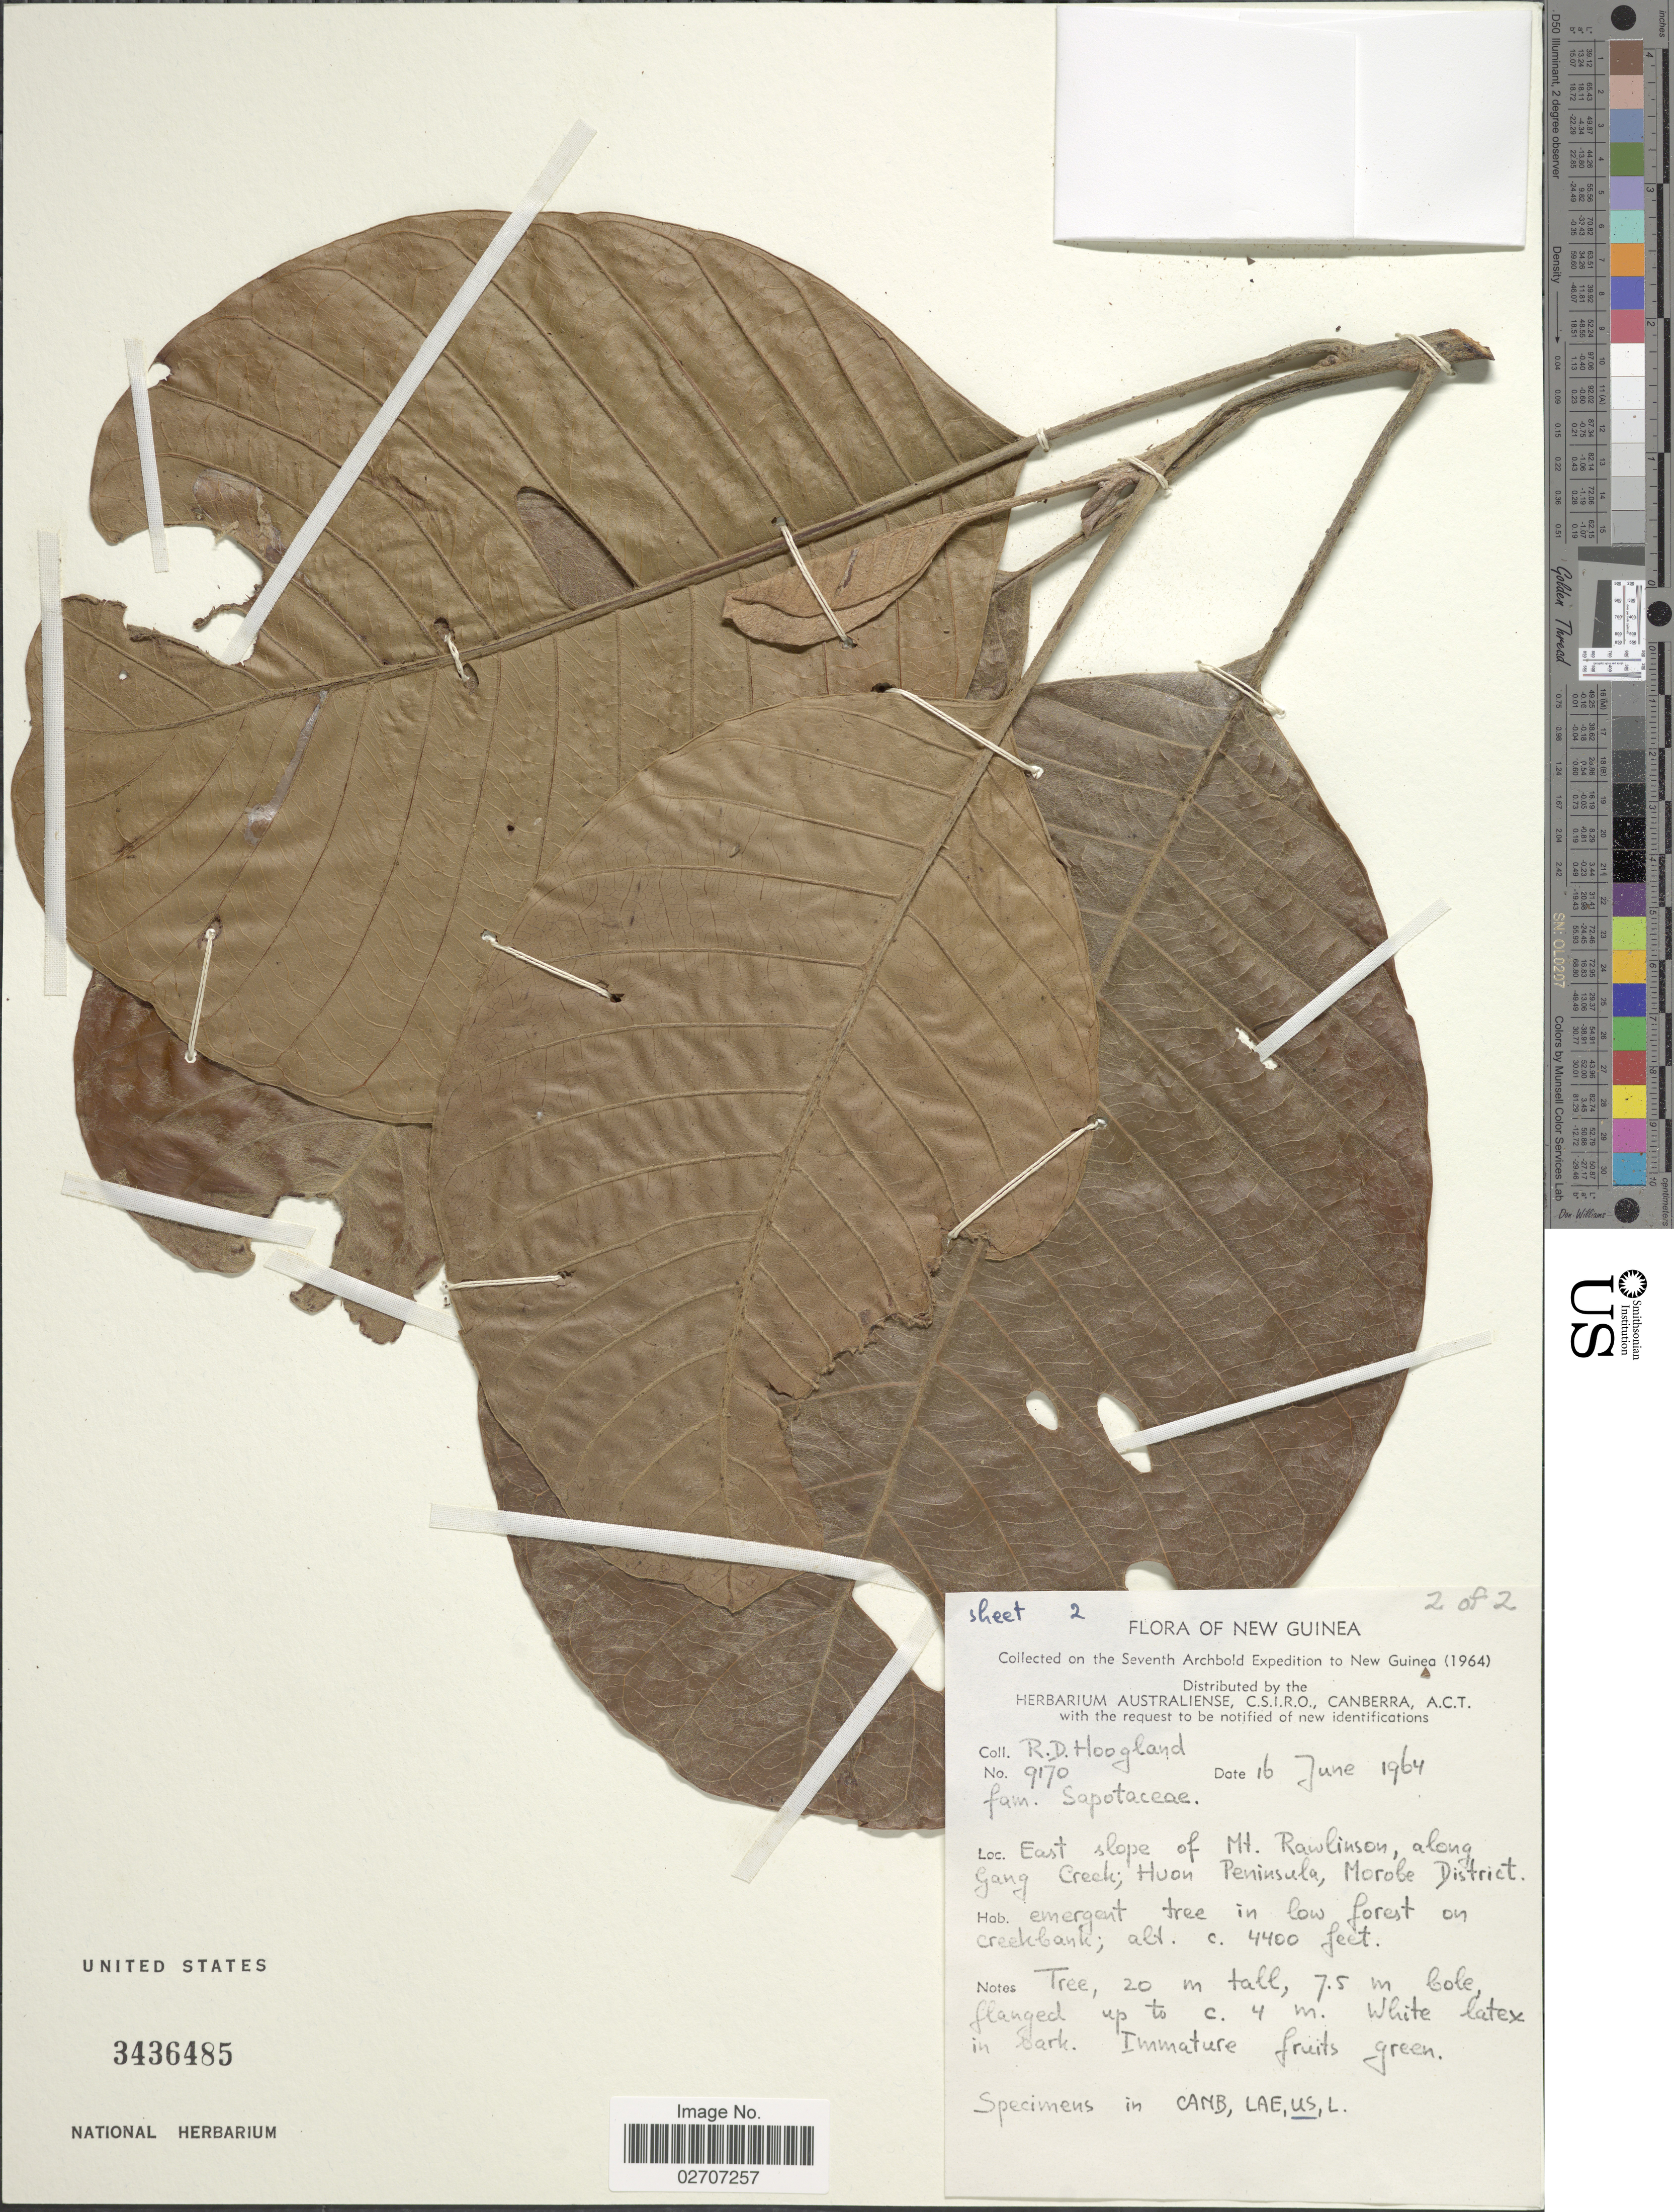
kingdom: Plantae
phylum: Tracheophyta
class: Magnoliopsida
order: Ericales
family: Sapotaceae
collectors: R. D. Hoogland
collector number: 9170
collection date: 1964-06-16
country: Papua New Guinea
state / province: Morobe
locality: East slope of Mt. Rawlinson, along Gang Creek; Huon Peninsula, Morobe District. New Guinea.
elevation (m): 1341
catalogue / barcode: US 3436485